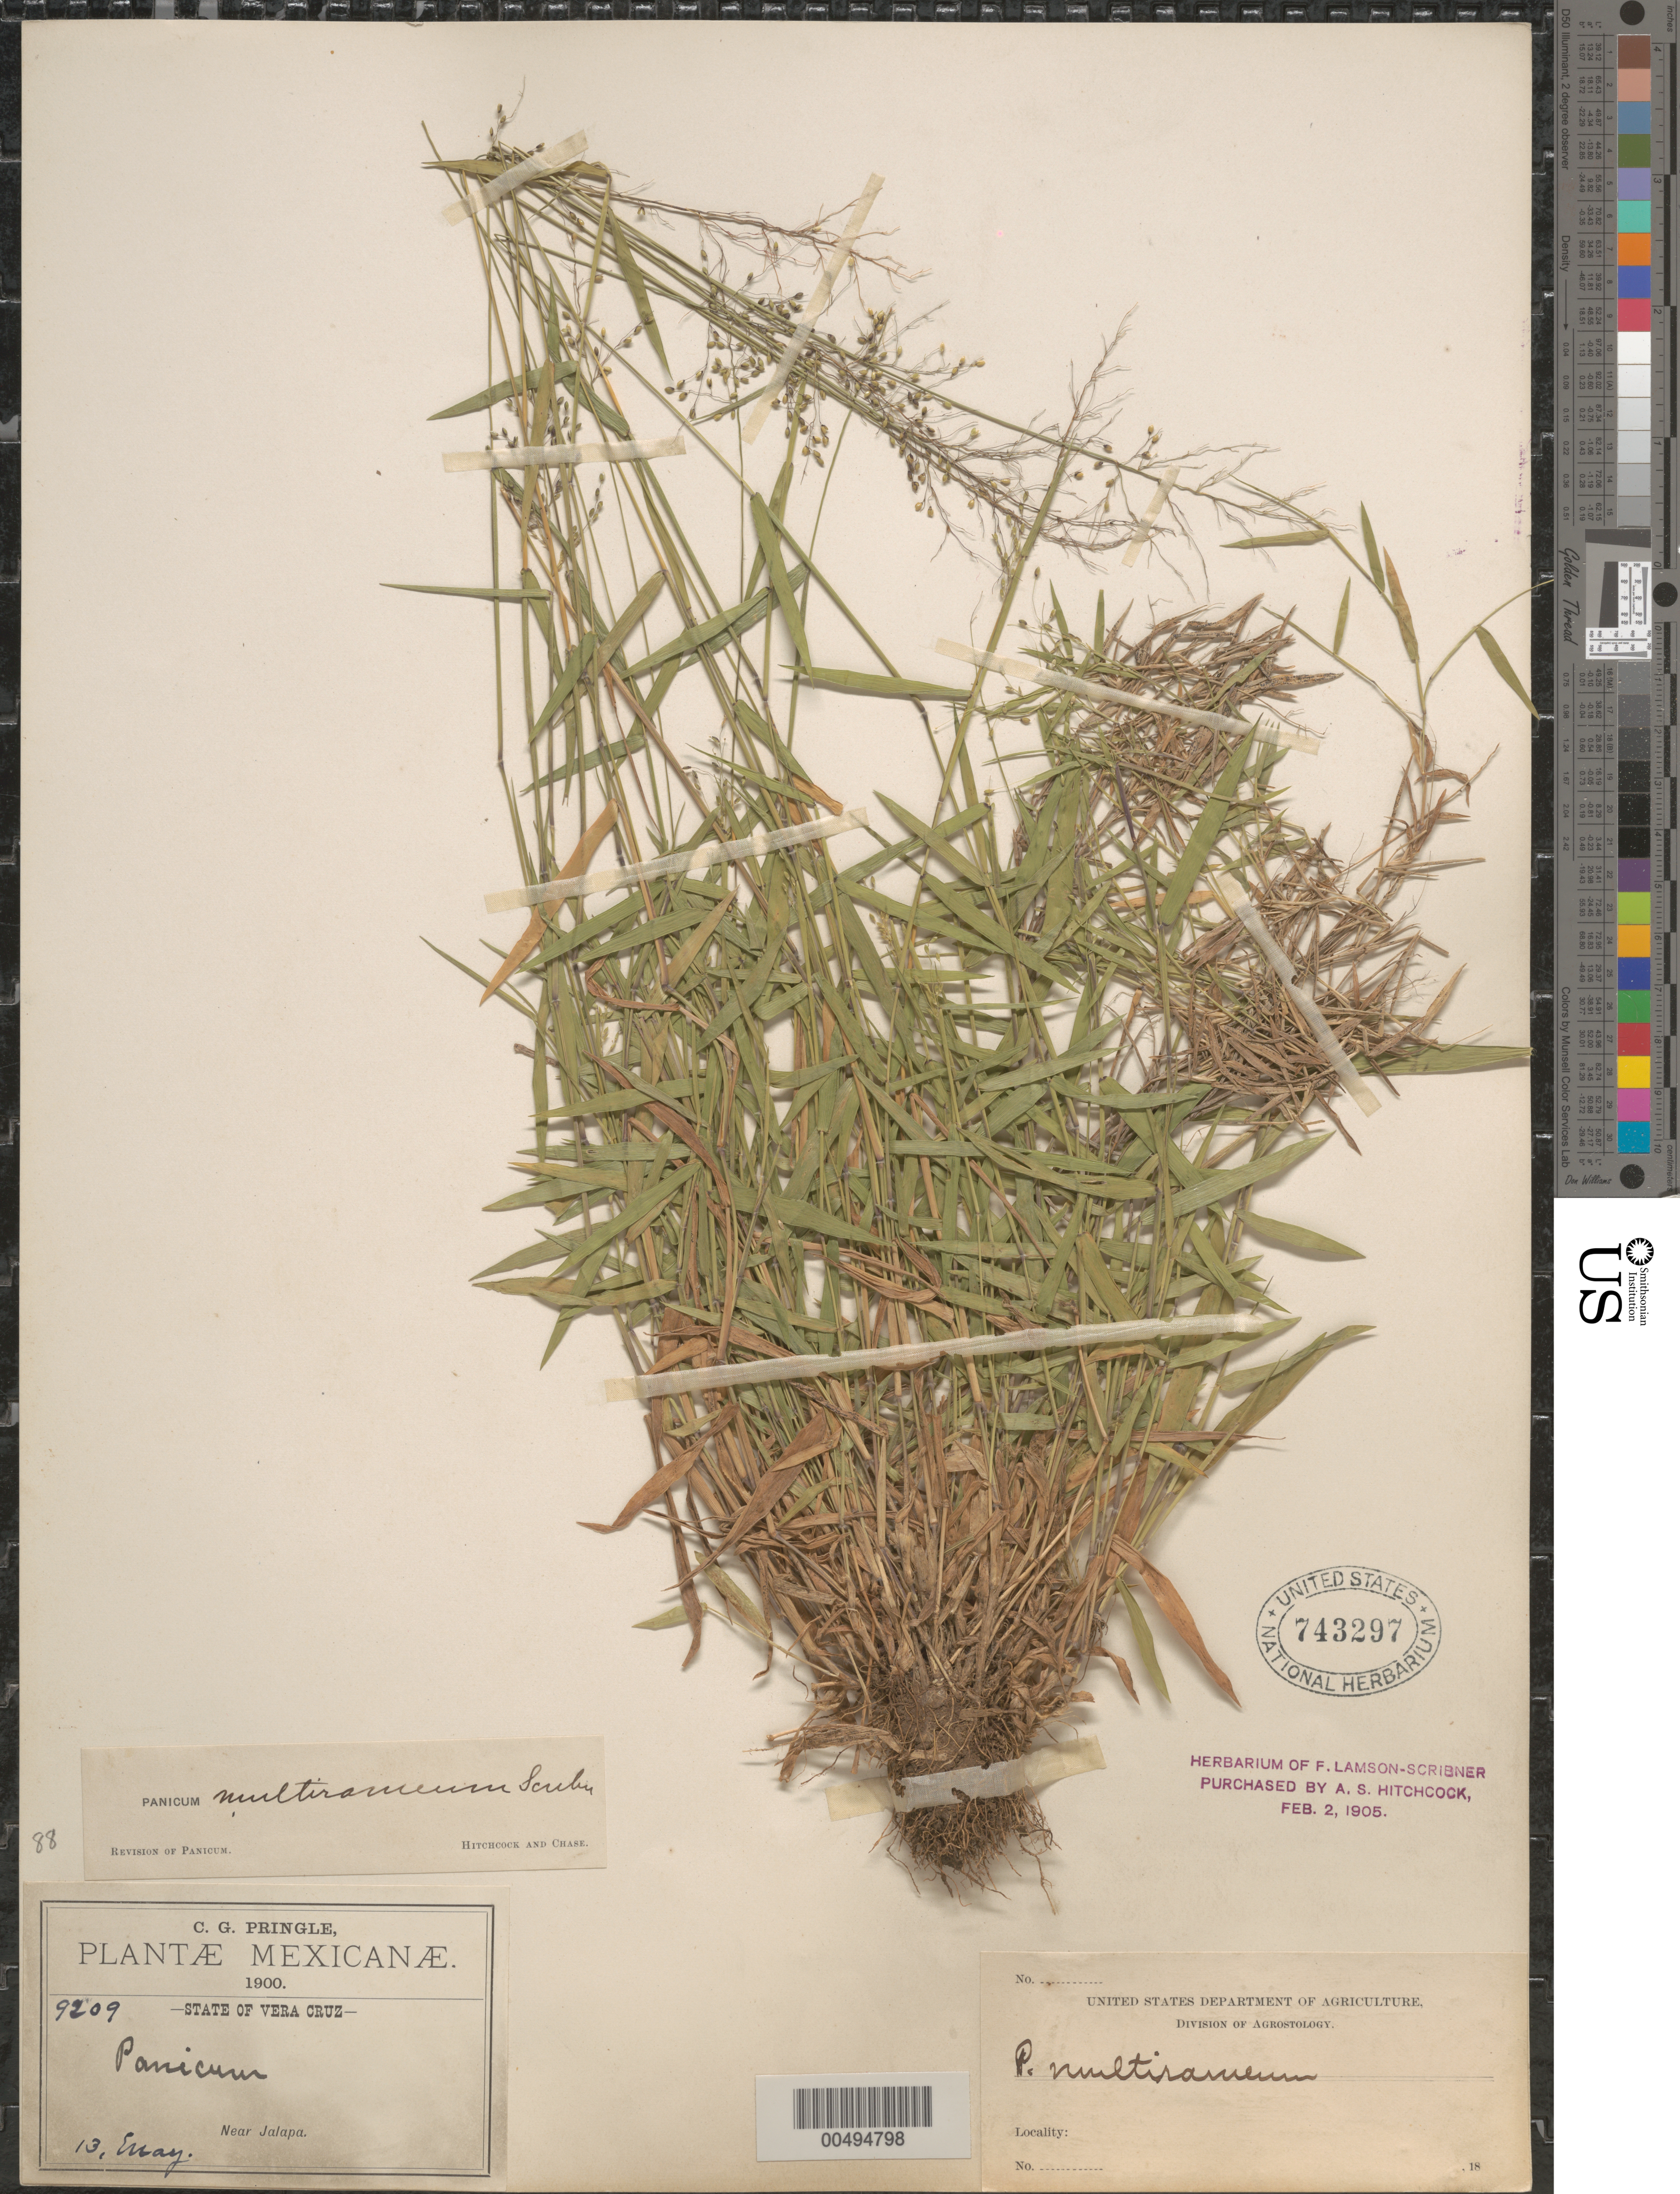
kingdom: Plantae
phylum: Tracheophyta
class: Liliopsida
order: Poales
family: Poaceae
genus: Panicum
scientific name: Panicum dichotomum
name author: L.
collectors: C. G. Pringle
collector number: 9209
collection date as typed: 13 May 1900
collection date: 1900-05-13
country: Mexico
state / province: Veracruz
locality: Near Jalapa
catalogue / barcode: US 743297